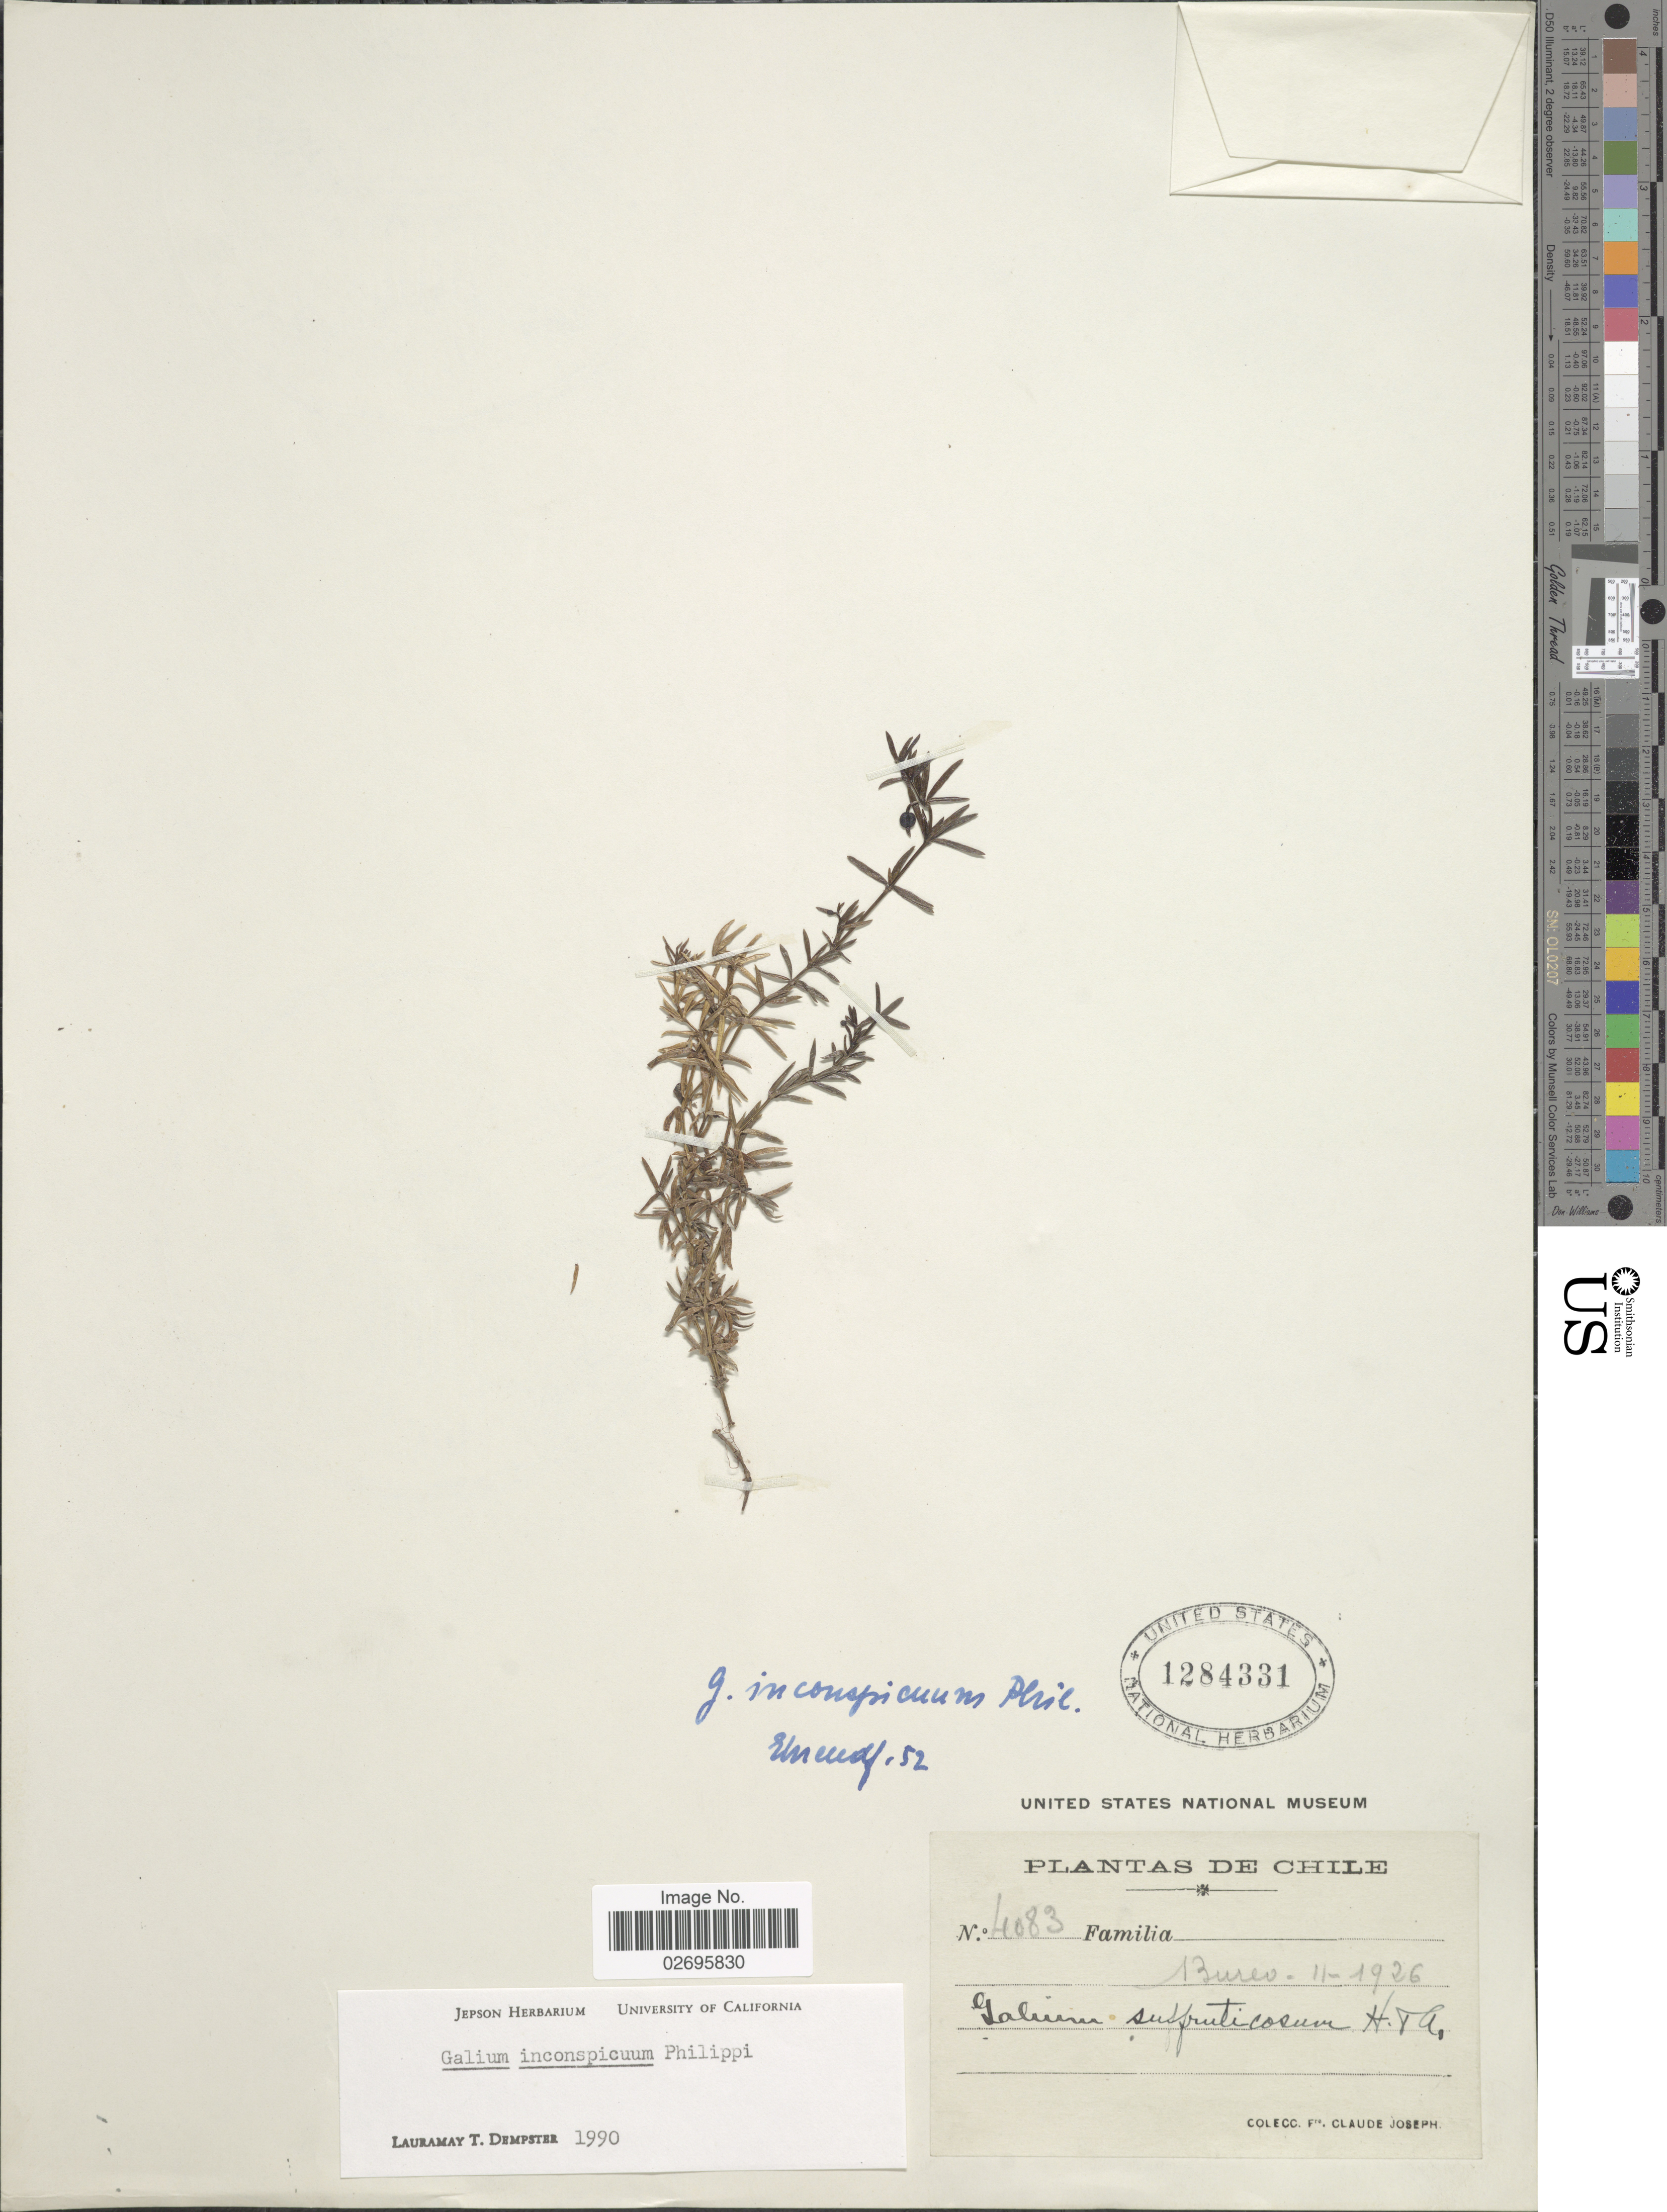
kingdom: Plantae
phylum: Tracheophyta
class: Magnoliopsida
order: Gentianales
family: Rubiaceae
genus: Galium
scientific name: Galium inconspicuum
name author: Phil.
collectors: Bro. Claude-Joseph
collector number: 4083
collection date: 1926-11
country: Chile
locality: Bureo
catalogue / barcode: US 1284331